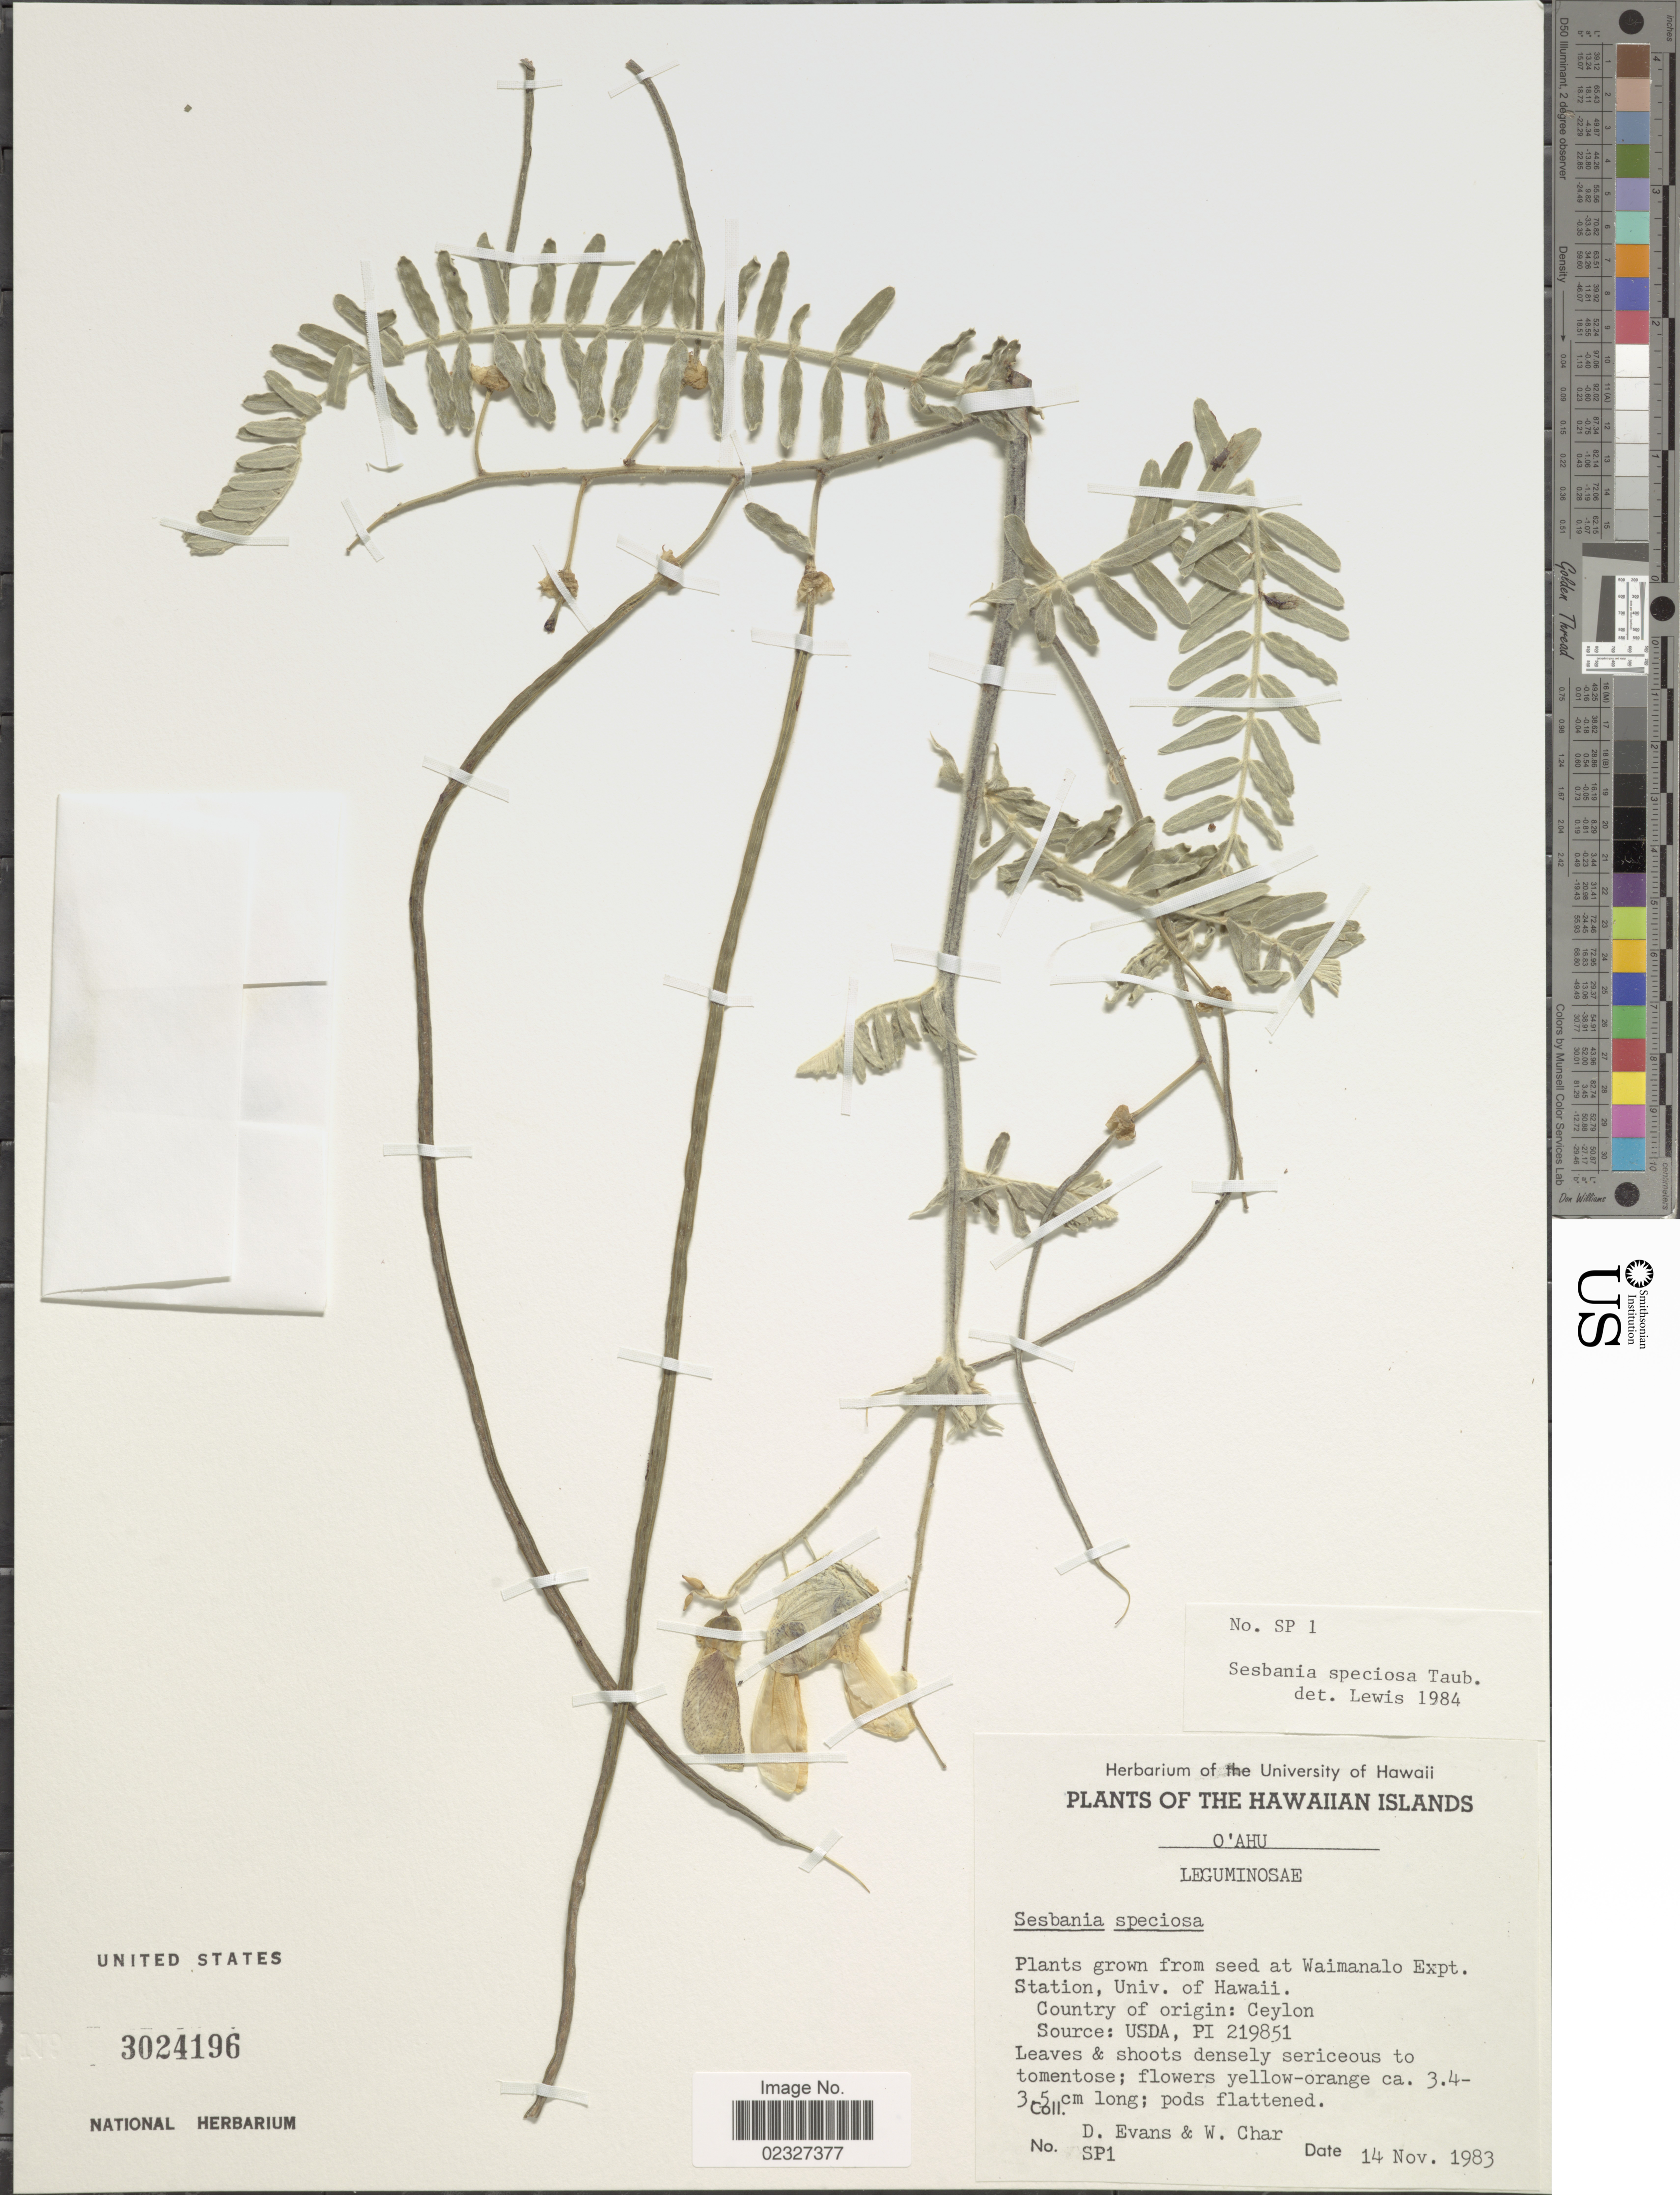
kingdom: Plantae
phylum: Tracheophyta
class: Magnoliopsida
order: Fabales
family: Fabaceae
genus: Sesbania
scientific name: Sesbania speciosa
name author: (Sol.) F. Br.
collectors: D. Evans & W. Char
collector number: SP1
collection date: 1983-11-14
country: United States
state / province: Hawaii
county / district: Honolulu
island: Oahu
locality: Waimanalo Expt. Station, Univ. of Hawaii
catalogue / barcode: US 3024196